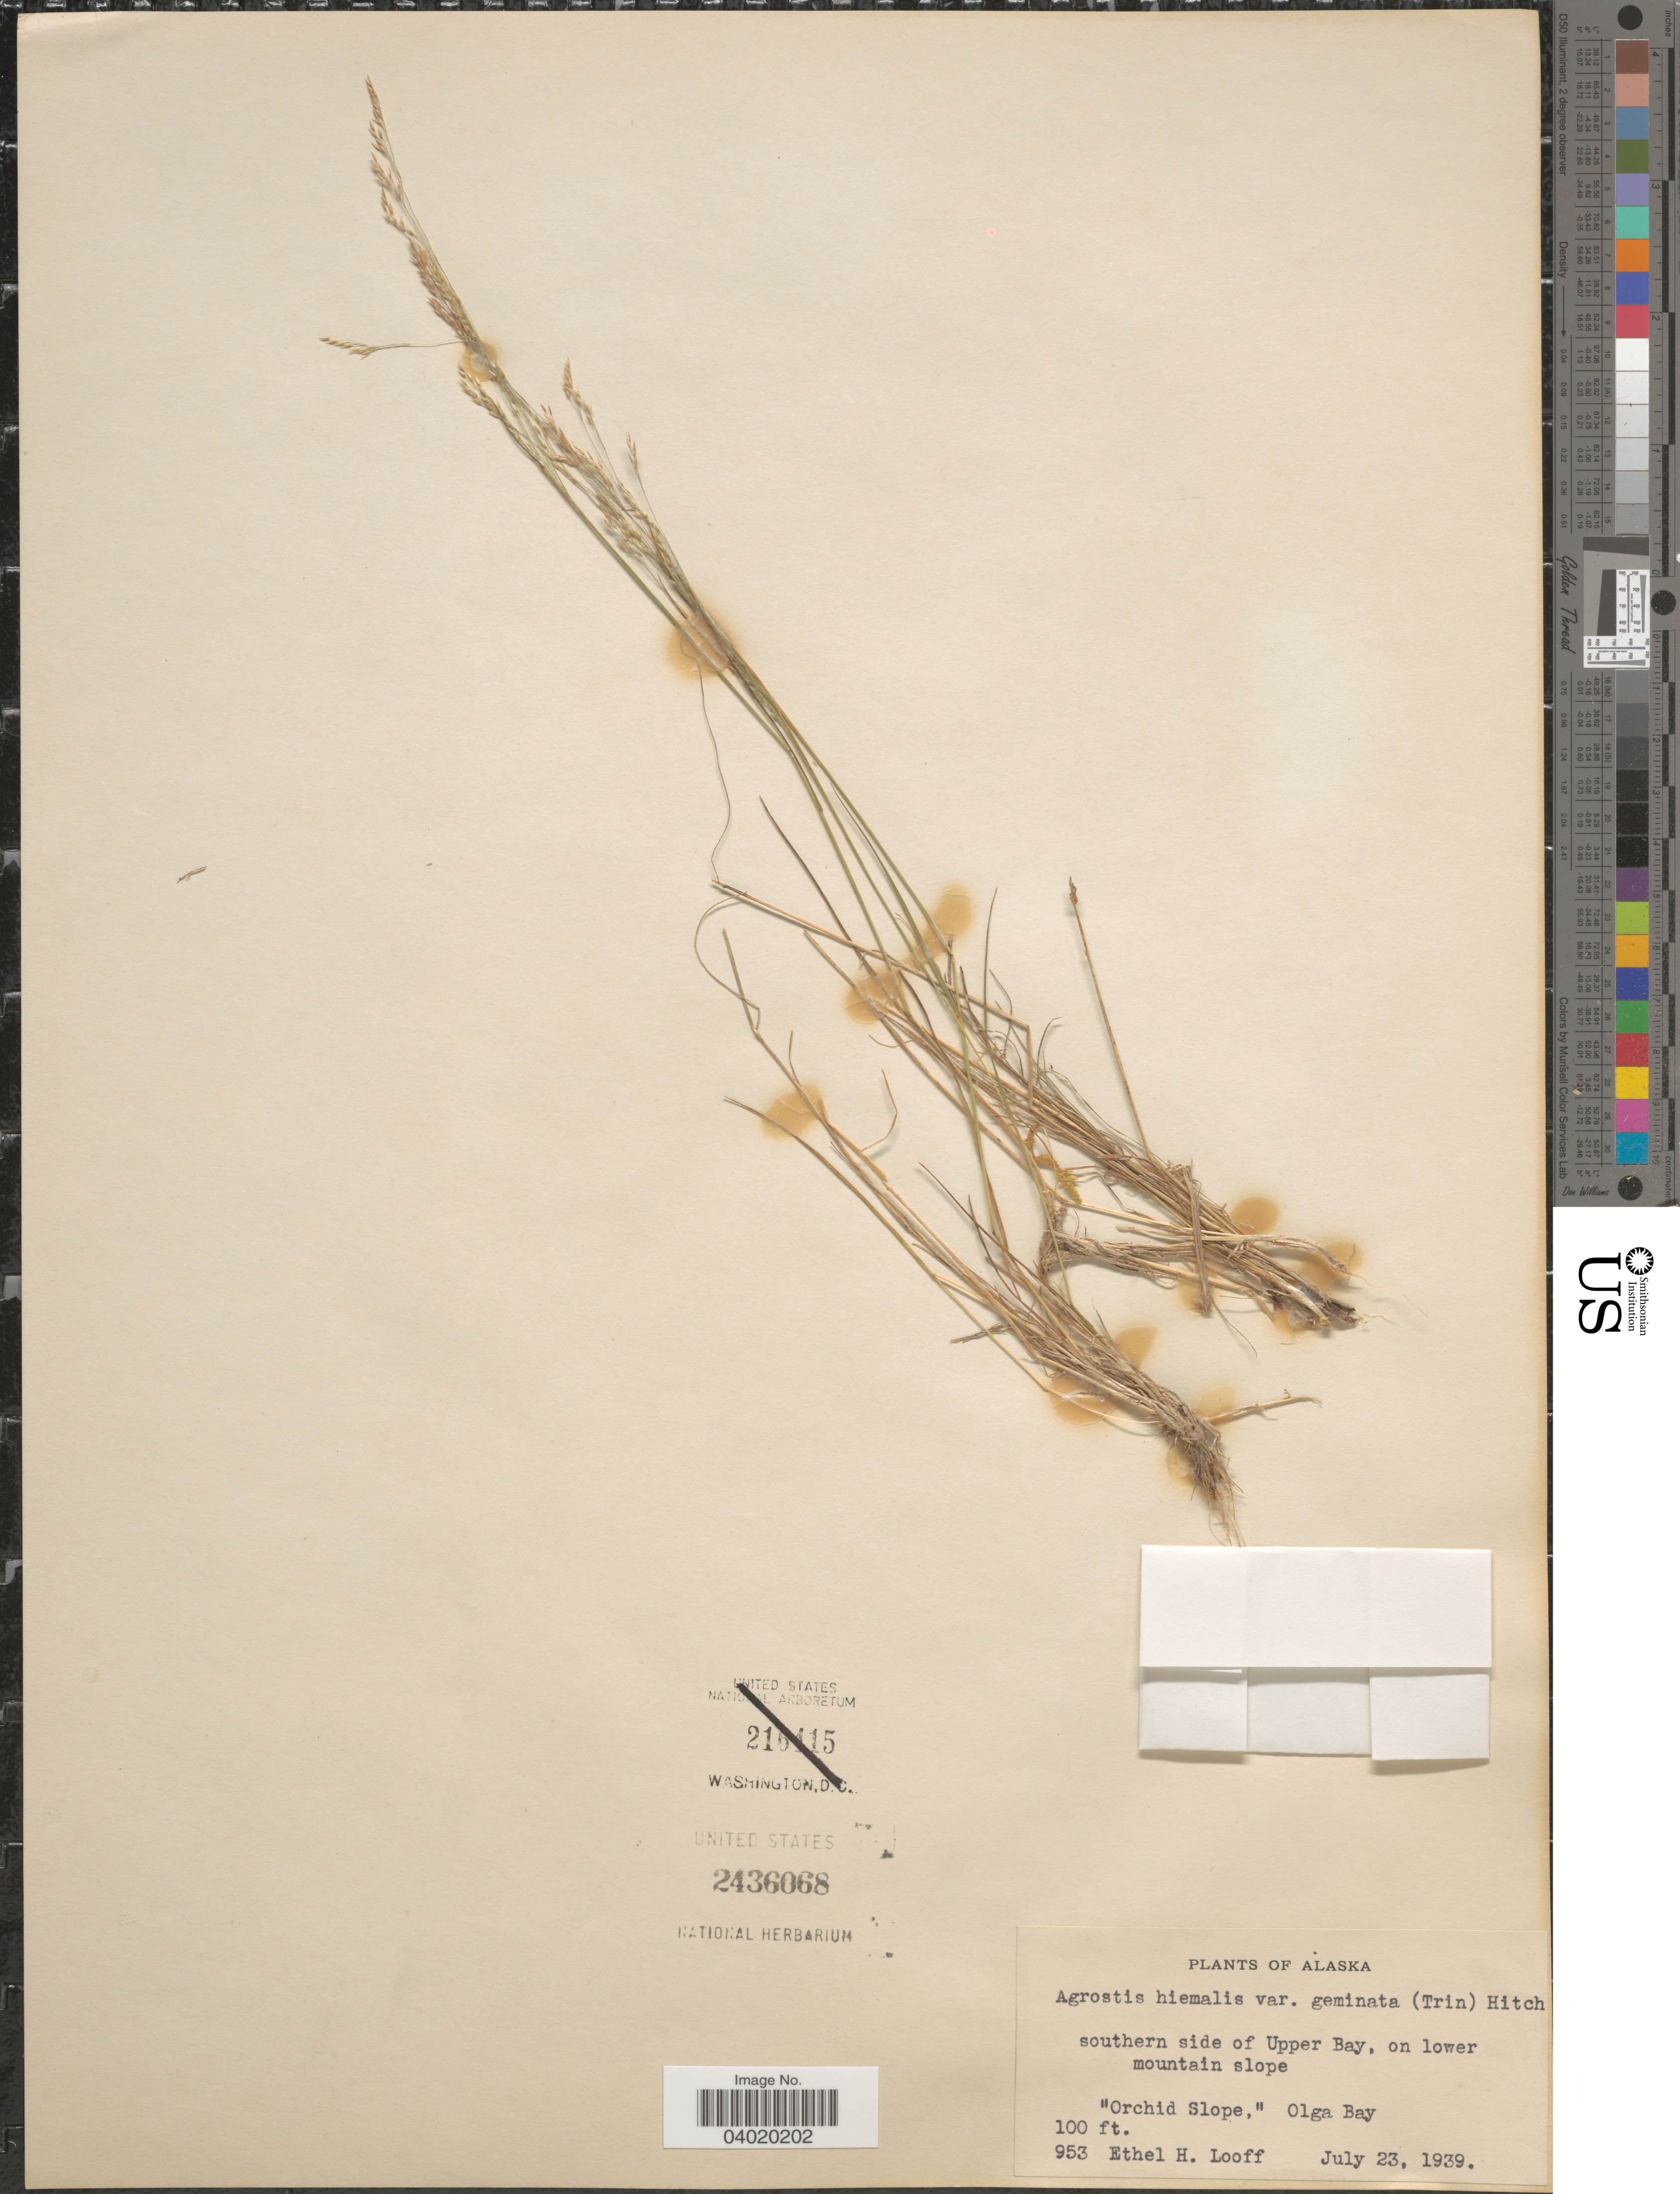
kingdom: Plantae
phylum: Tracheophyta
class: Liliopsida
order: Poales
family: Poaceae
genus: Agrostis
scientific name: Agrostis hyemalis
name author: (Walter) Britton et al.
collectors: E. Looff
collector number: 953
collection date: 1939-07-23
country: United States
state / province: Alaska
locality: Southern side of Upper Bay, on lower mountain slope. "Orchid Slope," Olga Bay.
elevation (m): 30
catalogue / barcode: US 2436068